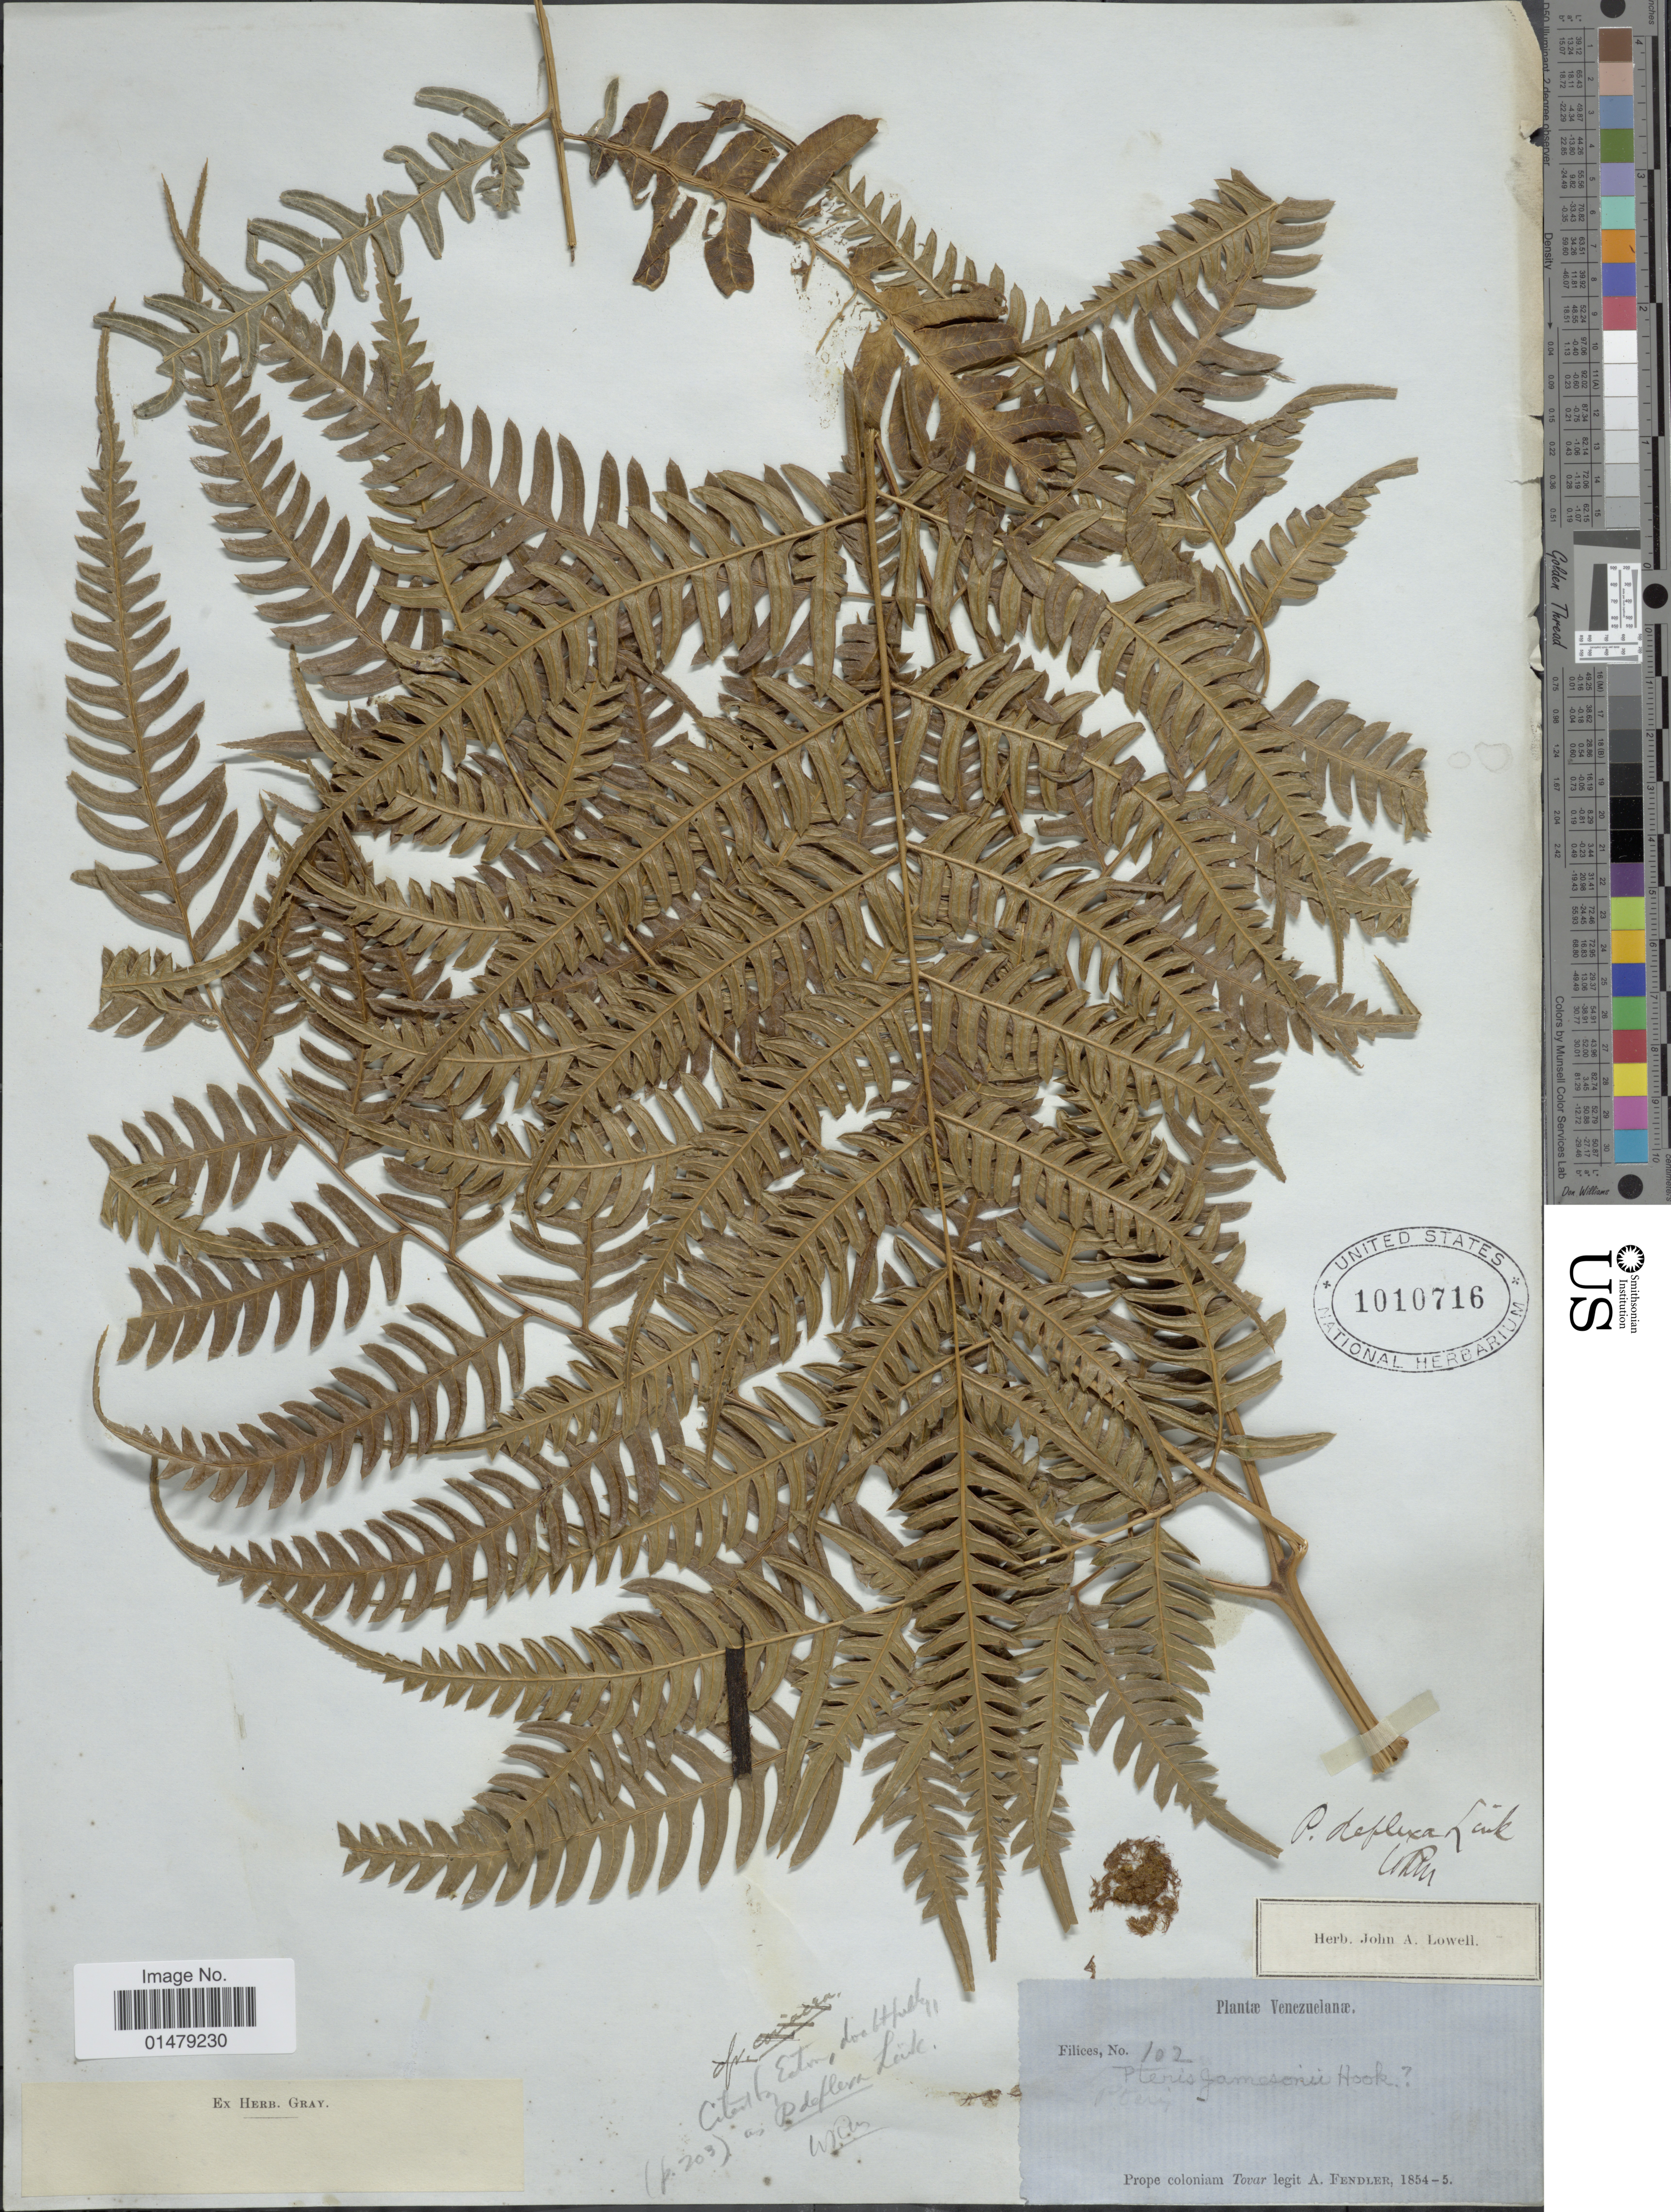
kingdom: Plantae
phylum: Tracheophyta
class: Polypodiopsida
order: Polypodiales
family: Pteridaceae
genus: Pteris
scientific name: Pteris deflexa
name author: Link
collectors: A. Fendler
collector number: Filices 102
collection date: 1854/1855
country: Venezuela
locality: Prope coloniam Tovar.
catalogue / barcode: US 1010716